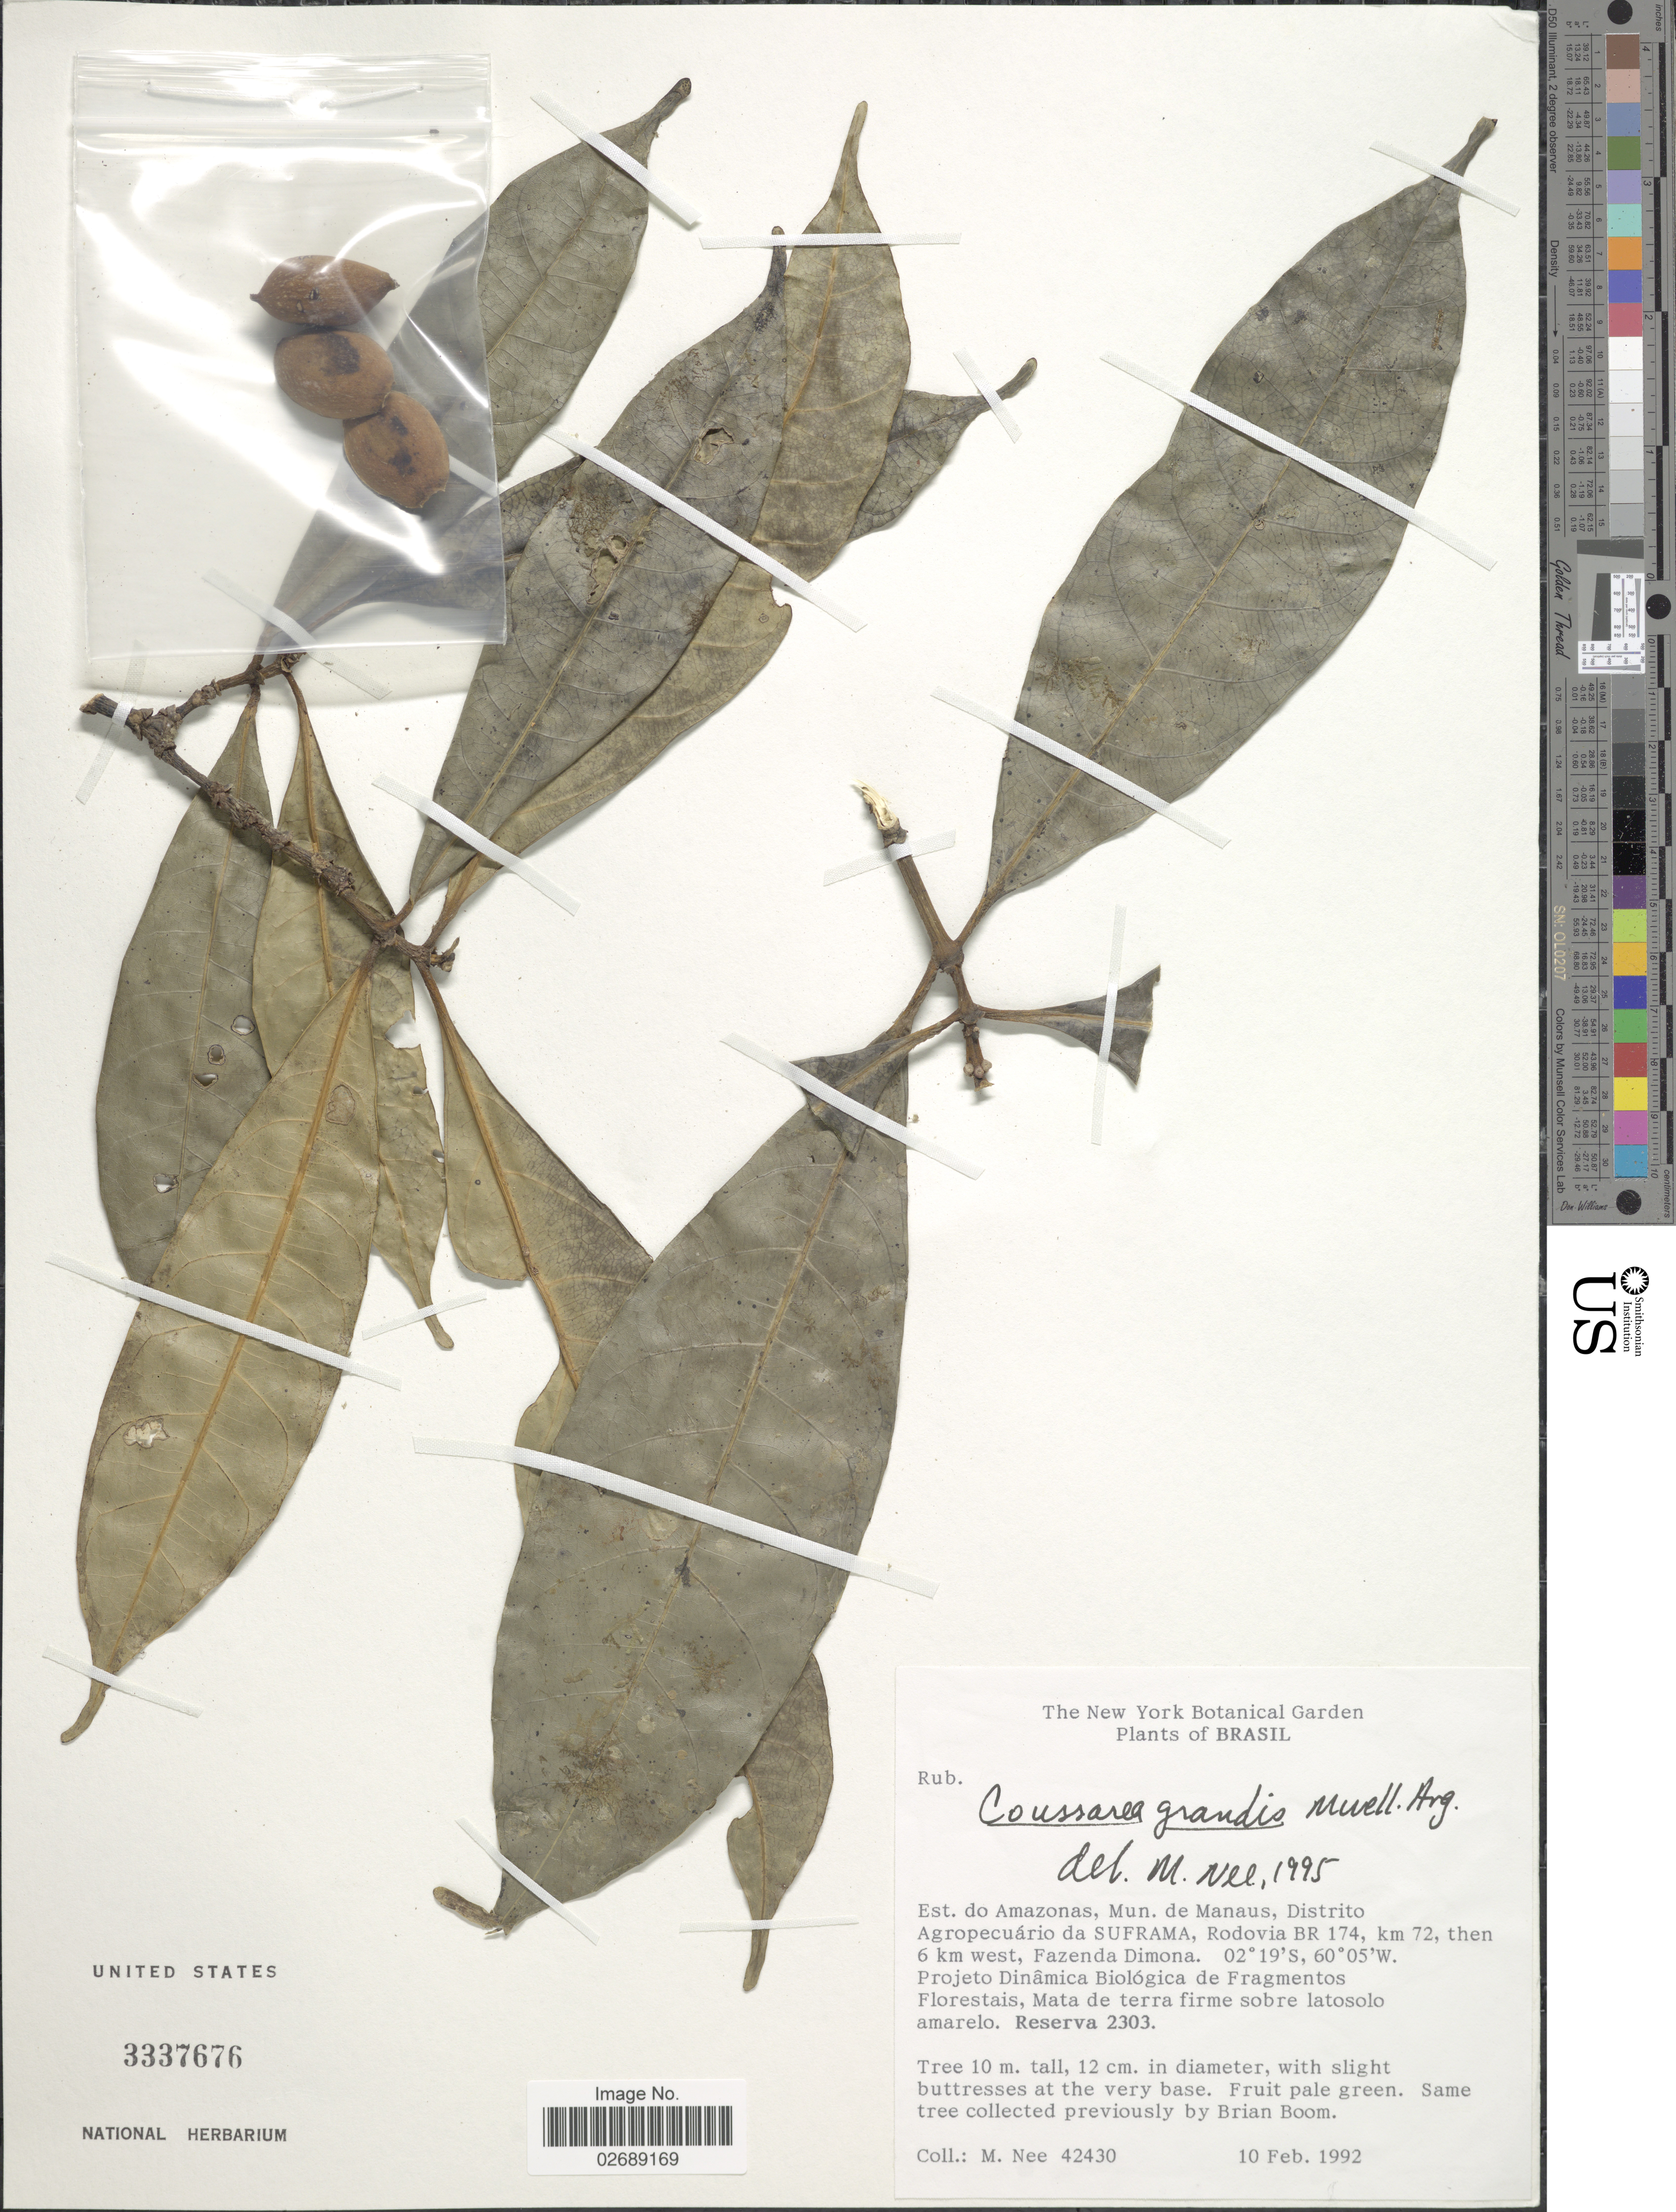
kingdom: Plantae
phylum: Tracheophyta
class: Magnoliopsida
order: Gentianales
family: Rubiaceae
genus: Coussarea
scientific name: Coussarea grandis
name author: Müll. Arg.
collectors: M. Nee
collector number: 42430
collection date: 1992-02-10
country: Colombia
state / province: Amazônas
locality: Mun. de Manaus, Distrito Agropecuairo da SUFRAMA, Rodovia BR 174, km 72, then 6 km west, Fazenda Dimona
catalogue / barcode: US 3337676